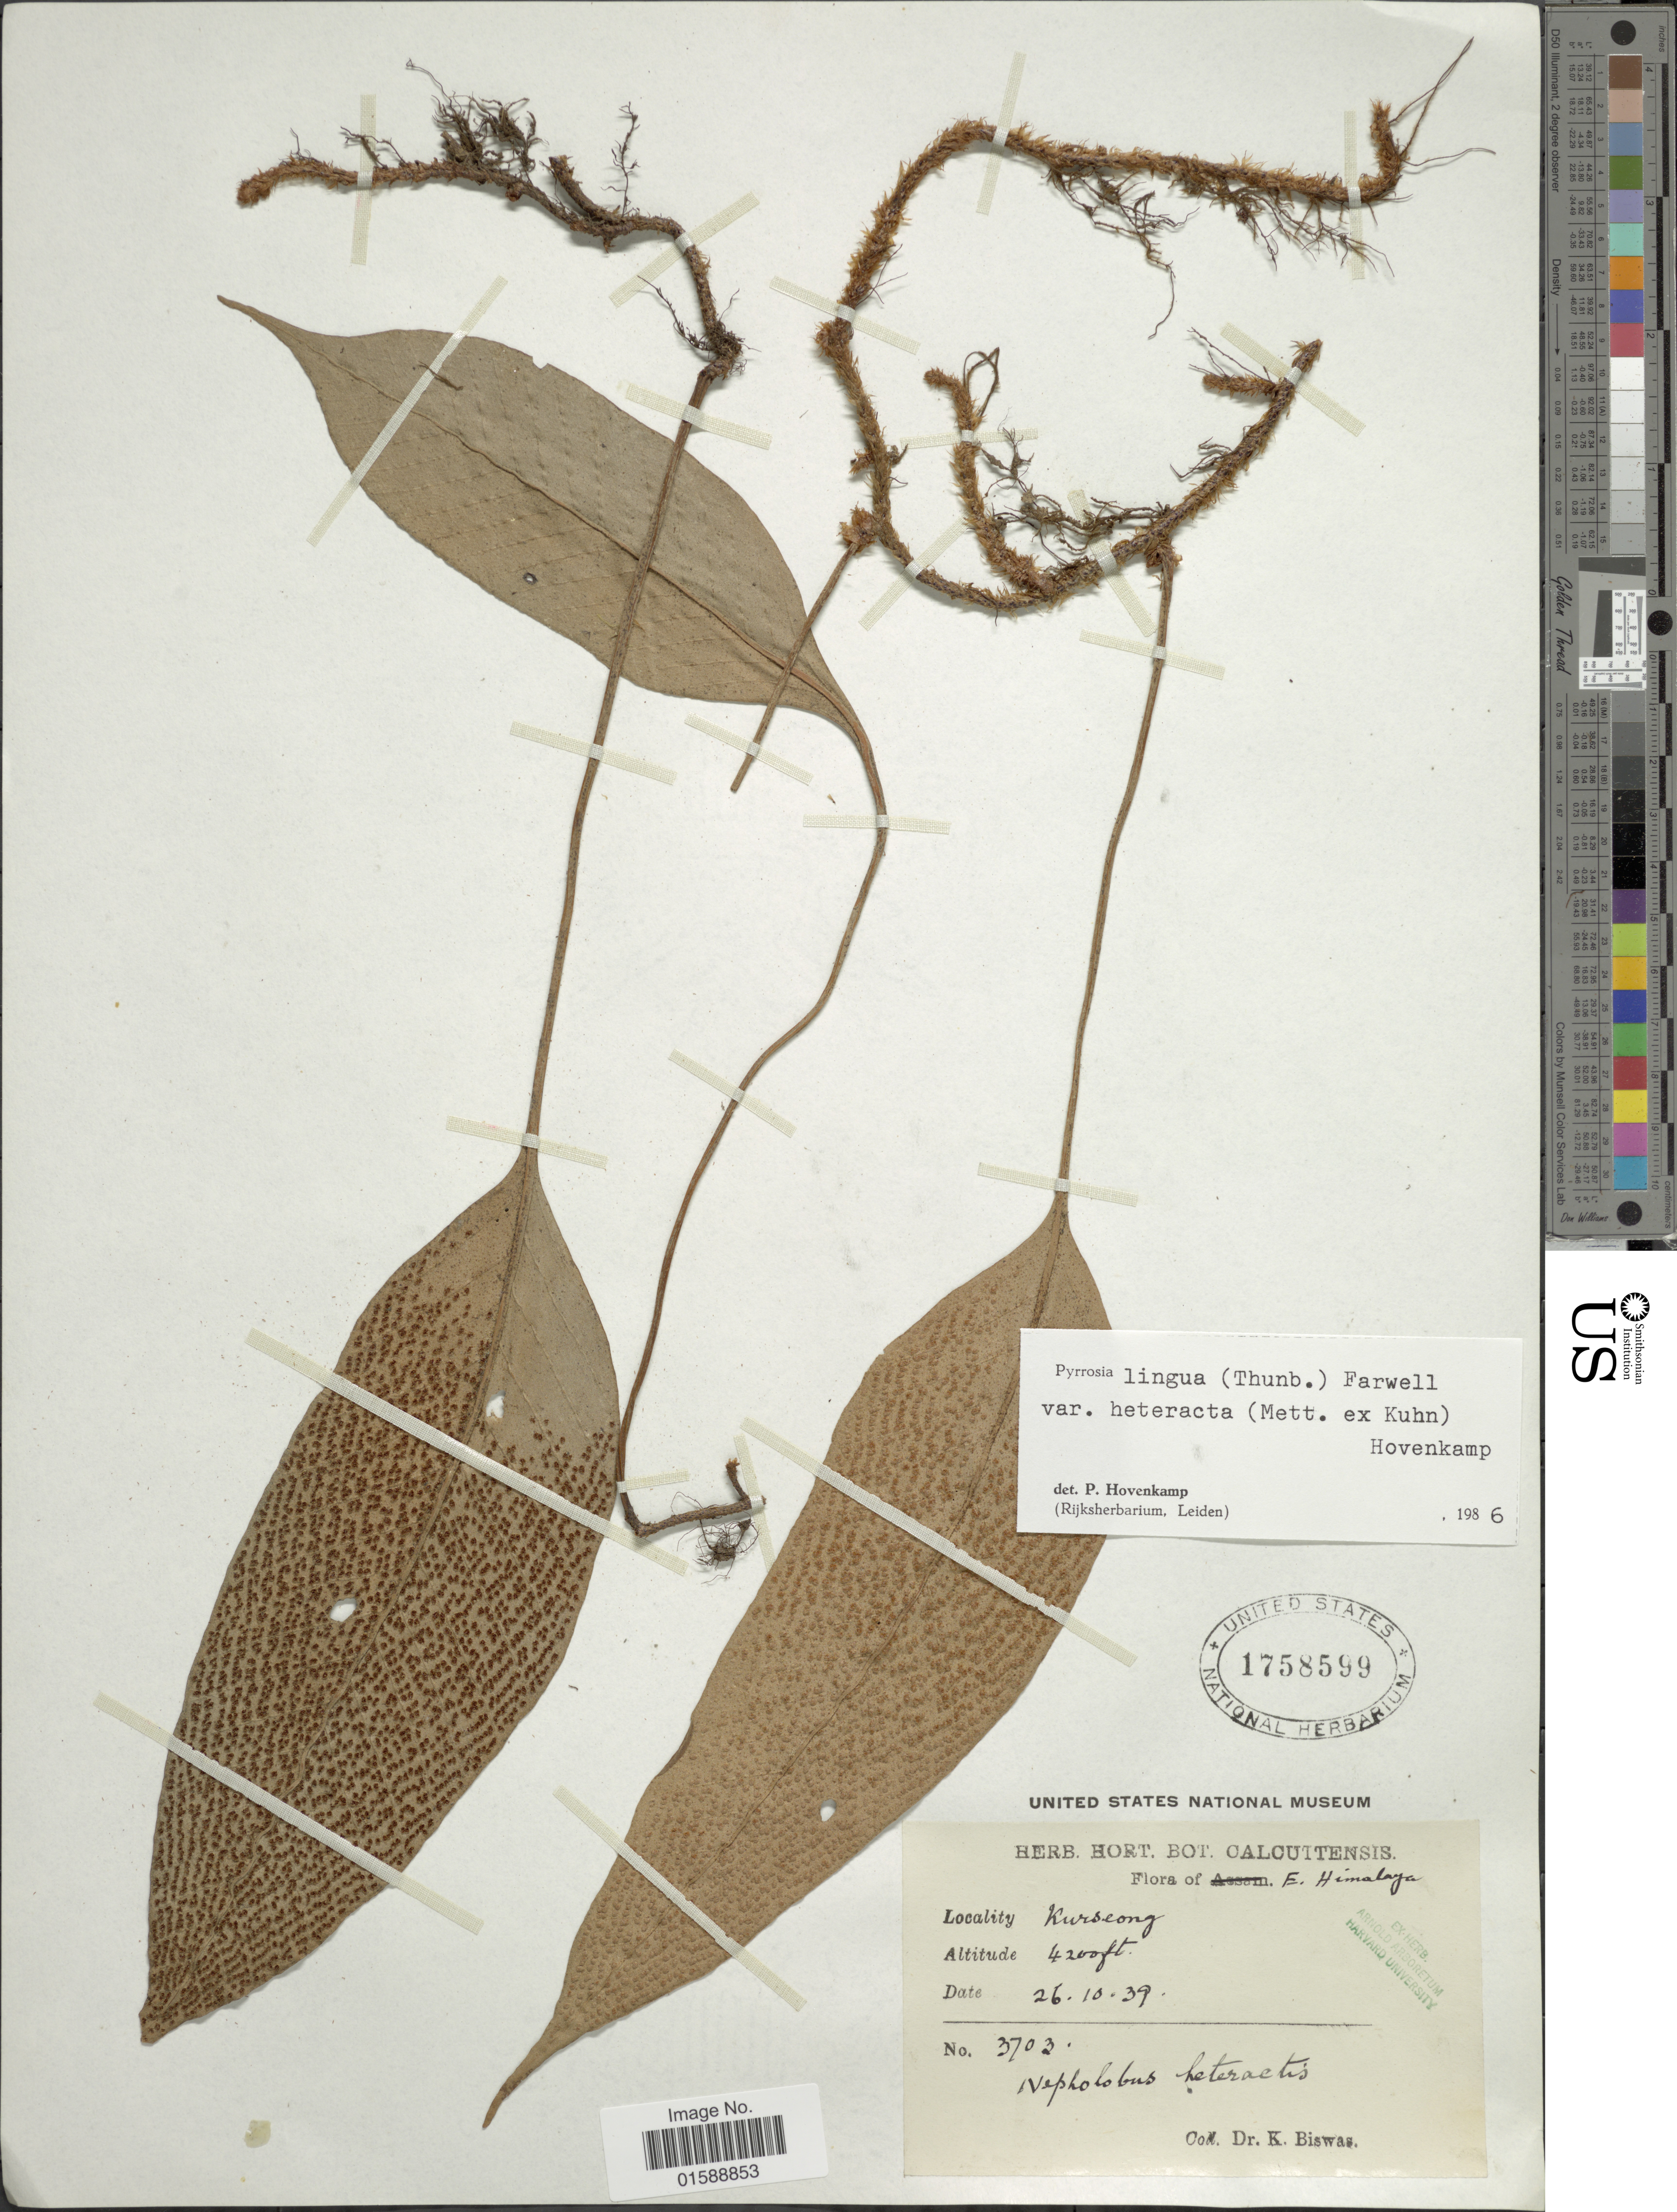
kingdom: Plantae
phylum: Tracheophyta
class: Polypodiopsida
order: Polypodiales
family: Polypodiaceae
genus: Pyrrosia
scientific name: Pyrrosia heteractis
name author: (Mett. ex Kuhn) Ching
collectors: K. Biswas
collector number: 3703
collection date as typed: Transcribed d/m/y: 26/10/39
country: India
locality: E. Himalaya. Kurseong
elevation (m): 1280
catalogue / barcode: US 1758599